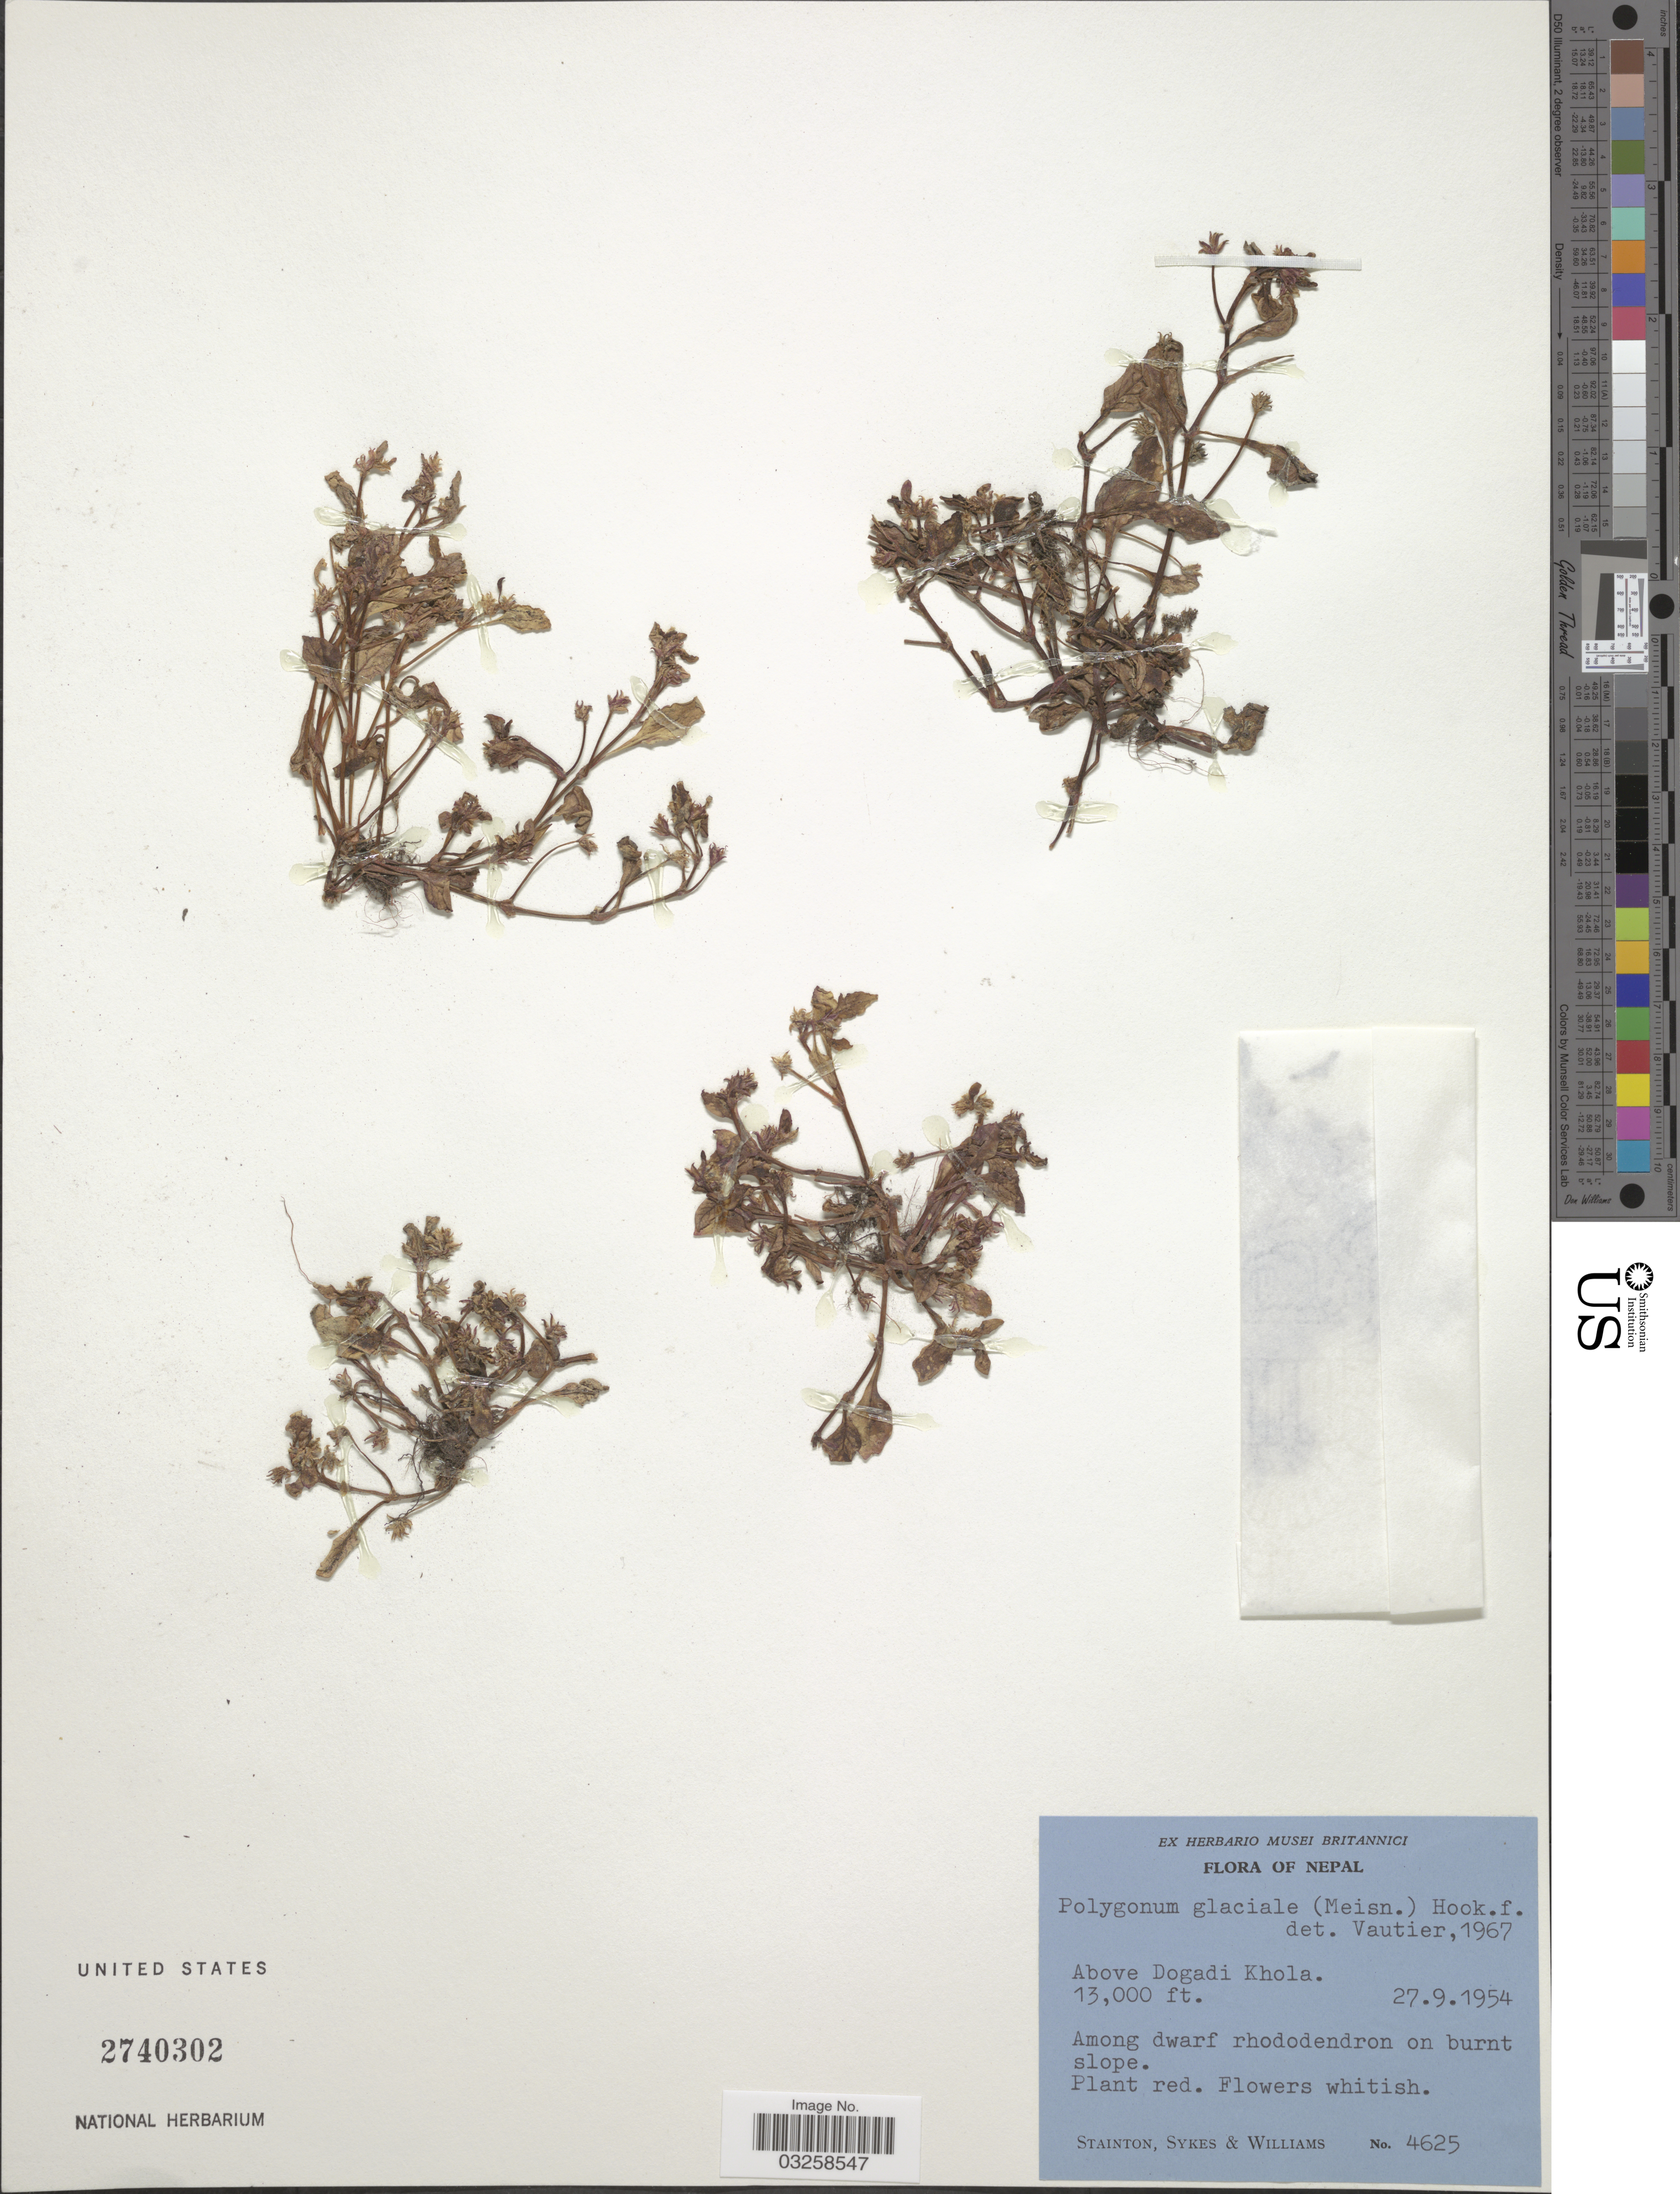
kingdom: Plantae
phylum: Tracheophyta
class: Magnoliopsida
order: Caryophyllales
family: Polygonaceae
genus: Polygonum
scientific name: Polygonum glaciale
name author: (Meisn.) Hook. f.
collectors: -. Stainton, Sykes, -- & -- Williams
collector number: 4625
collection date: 1954-09-27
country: Nepal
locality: Above Dogadi Khola.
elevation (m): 3962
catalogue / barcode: US 2740302